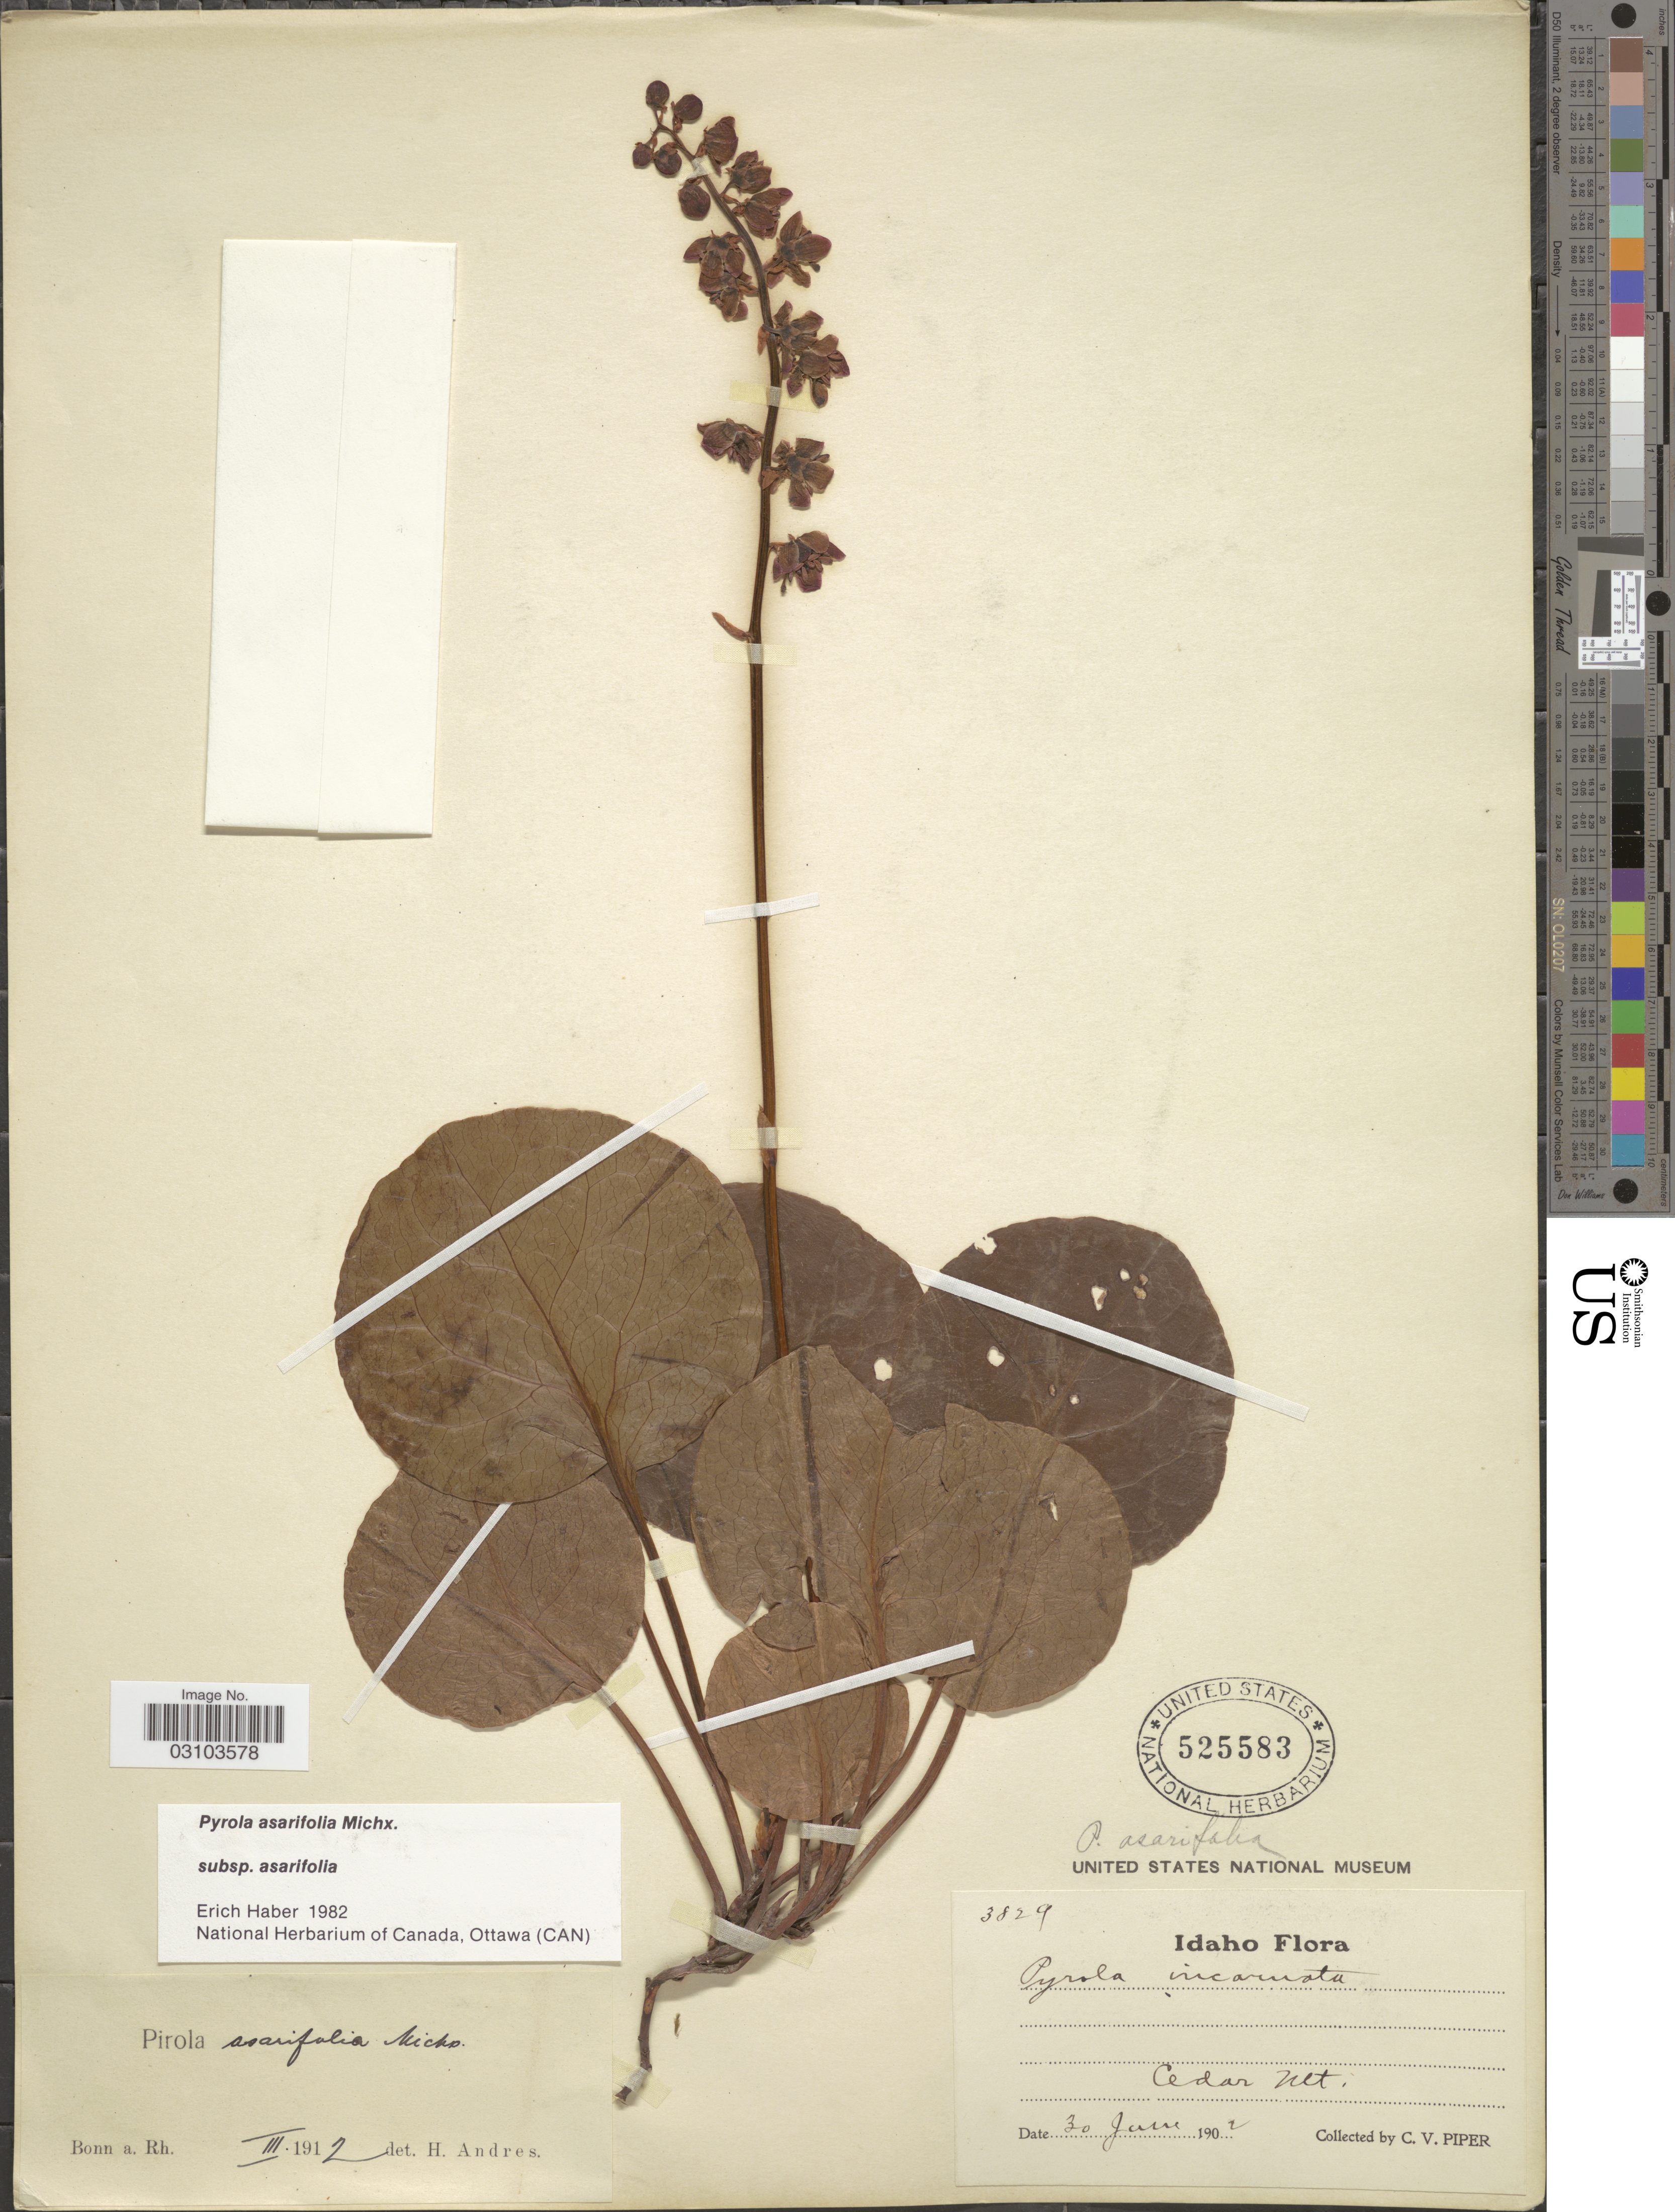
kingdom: Plantae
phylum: Tracheophyta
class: Magnoliopsida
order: Ericales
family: Ericaceae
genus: Pyrola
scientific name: Pyrola asarifolia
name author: Michx.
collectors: C. V. Piper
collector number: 3829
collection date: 1902-06-30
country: United States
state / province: Idaho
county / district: Latah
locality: Cedar Mt.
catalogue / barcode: US 525583